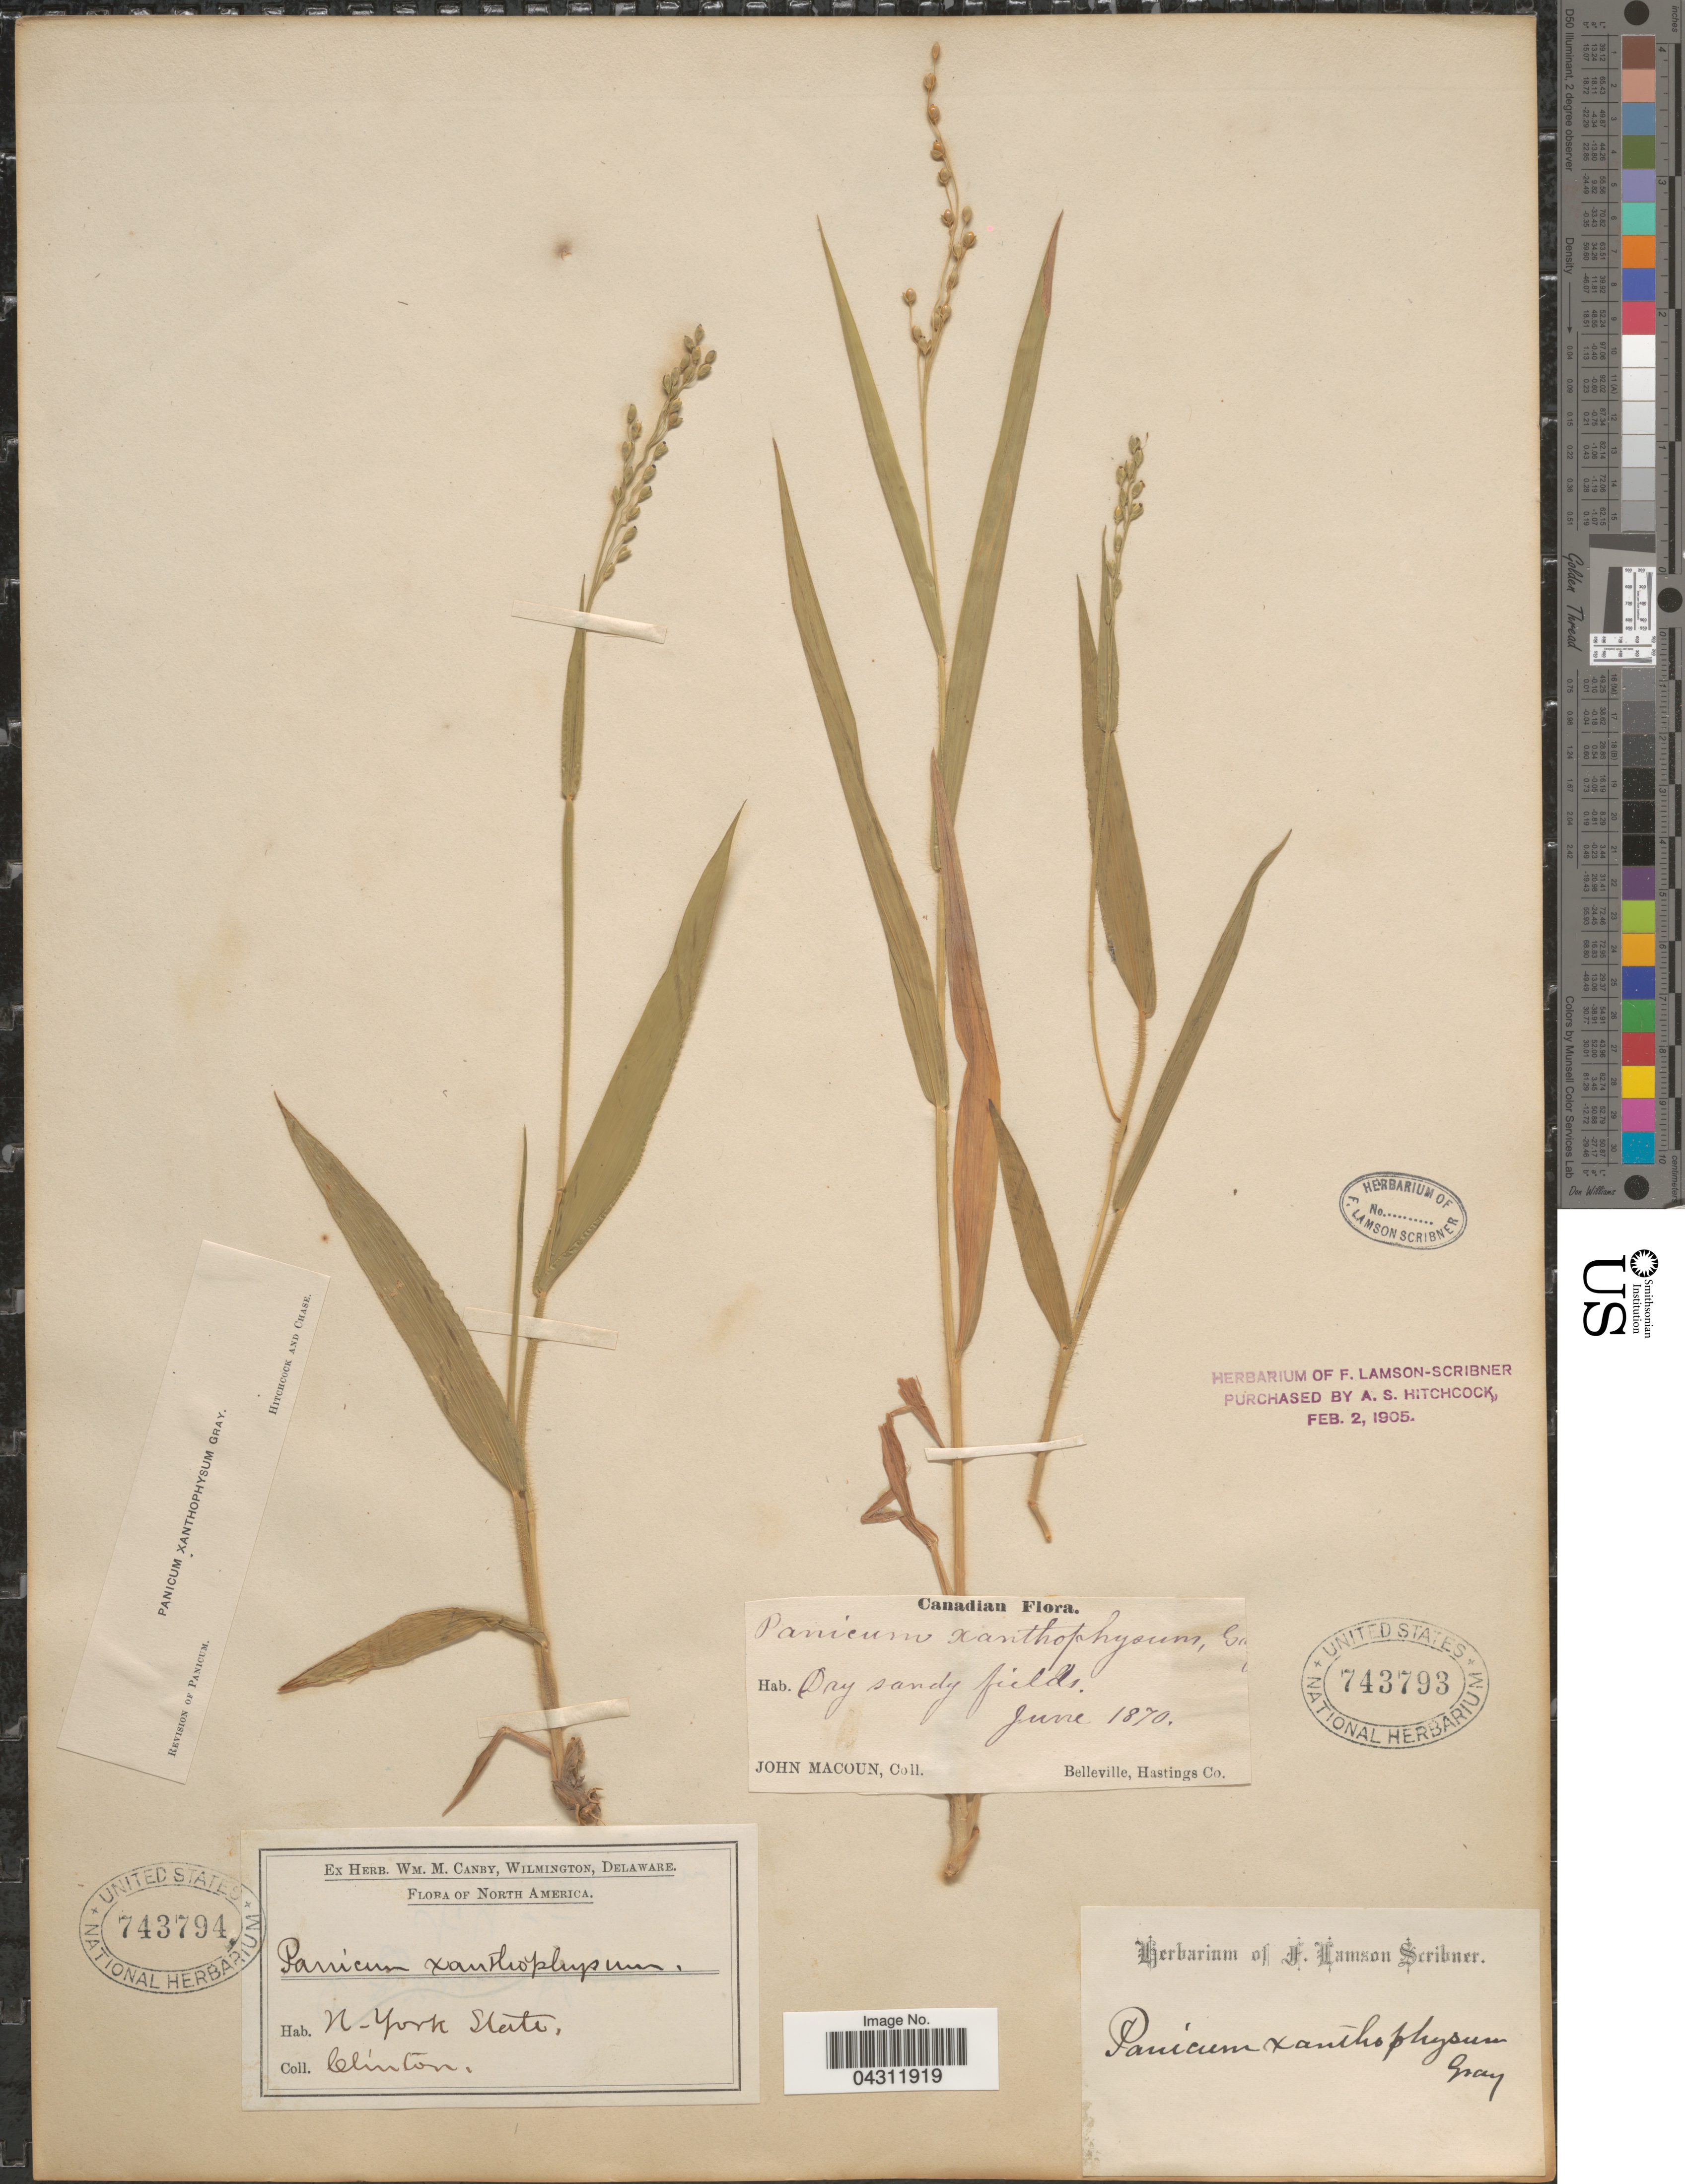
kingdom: Plantae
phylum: Tracheophyta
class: Liliopsida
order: Poales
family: Poaceae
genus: Dichanthelium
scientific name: Dichanthelium xanthophysum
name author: (A. Gray) Freckmann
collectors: J. Macoun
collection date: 1870-06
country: Canada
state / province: Ontario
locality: Dry sandy fields. Belleville, Hastings Co.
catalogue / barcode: US 747393